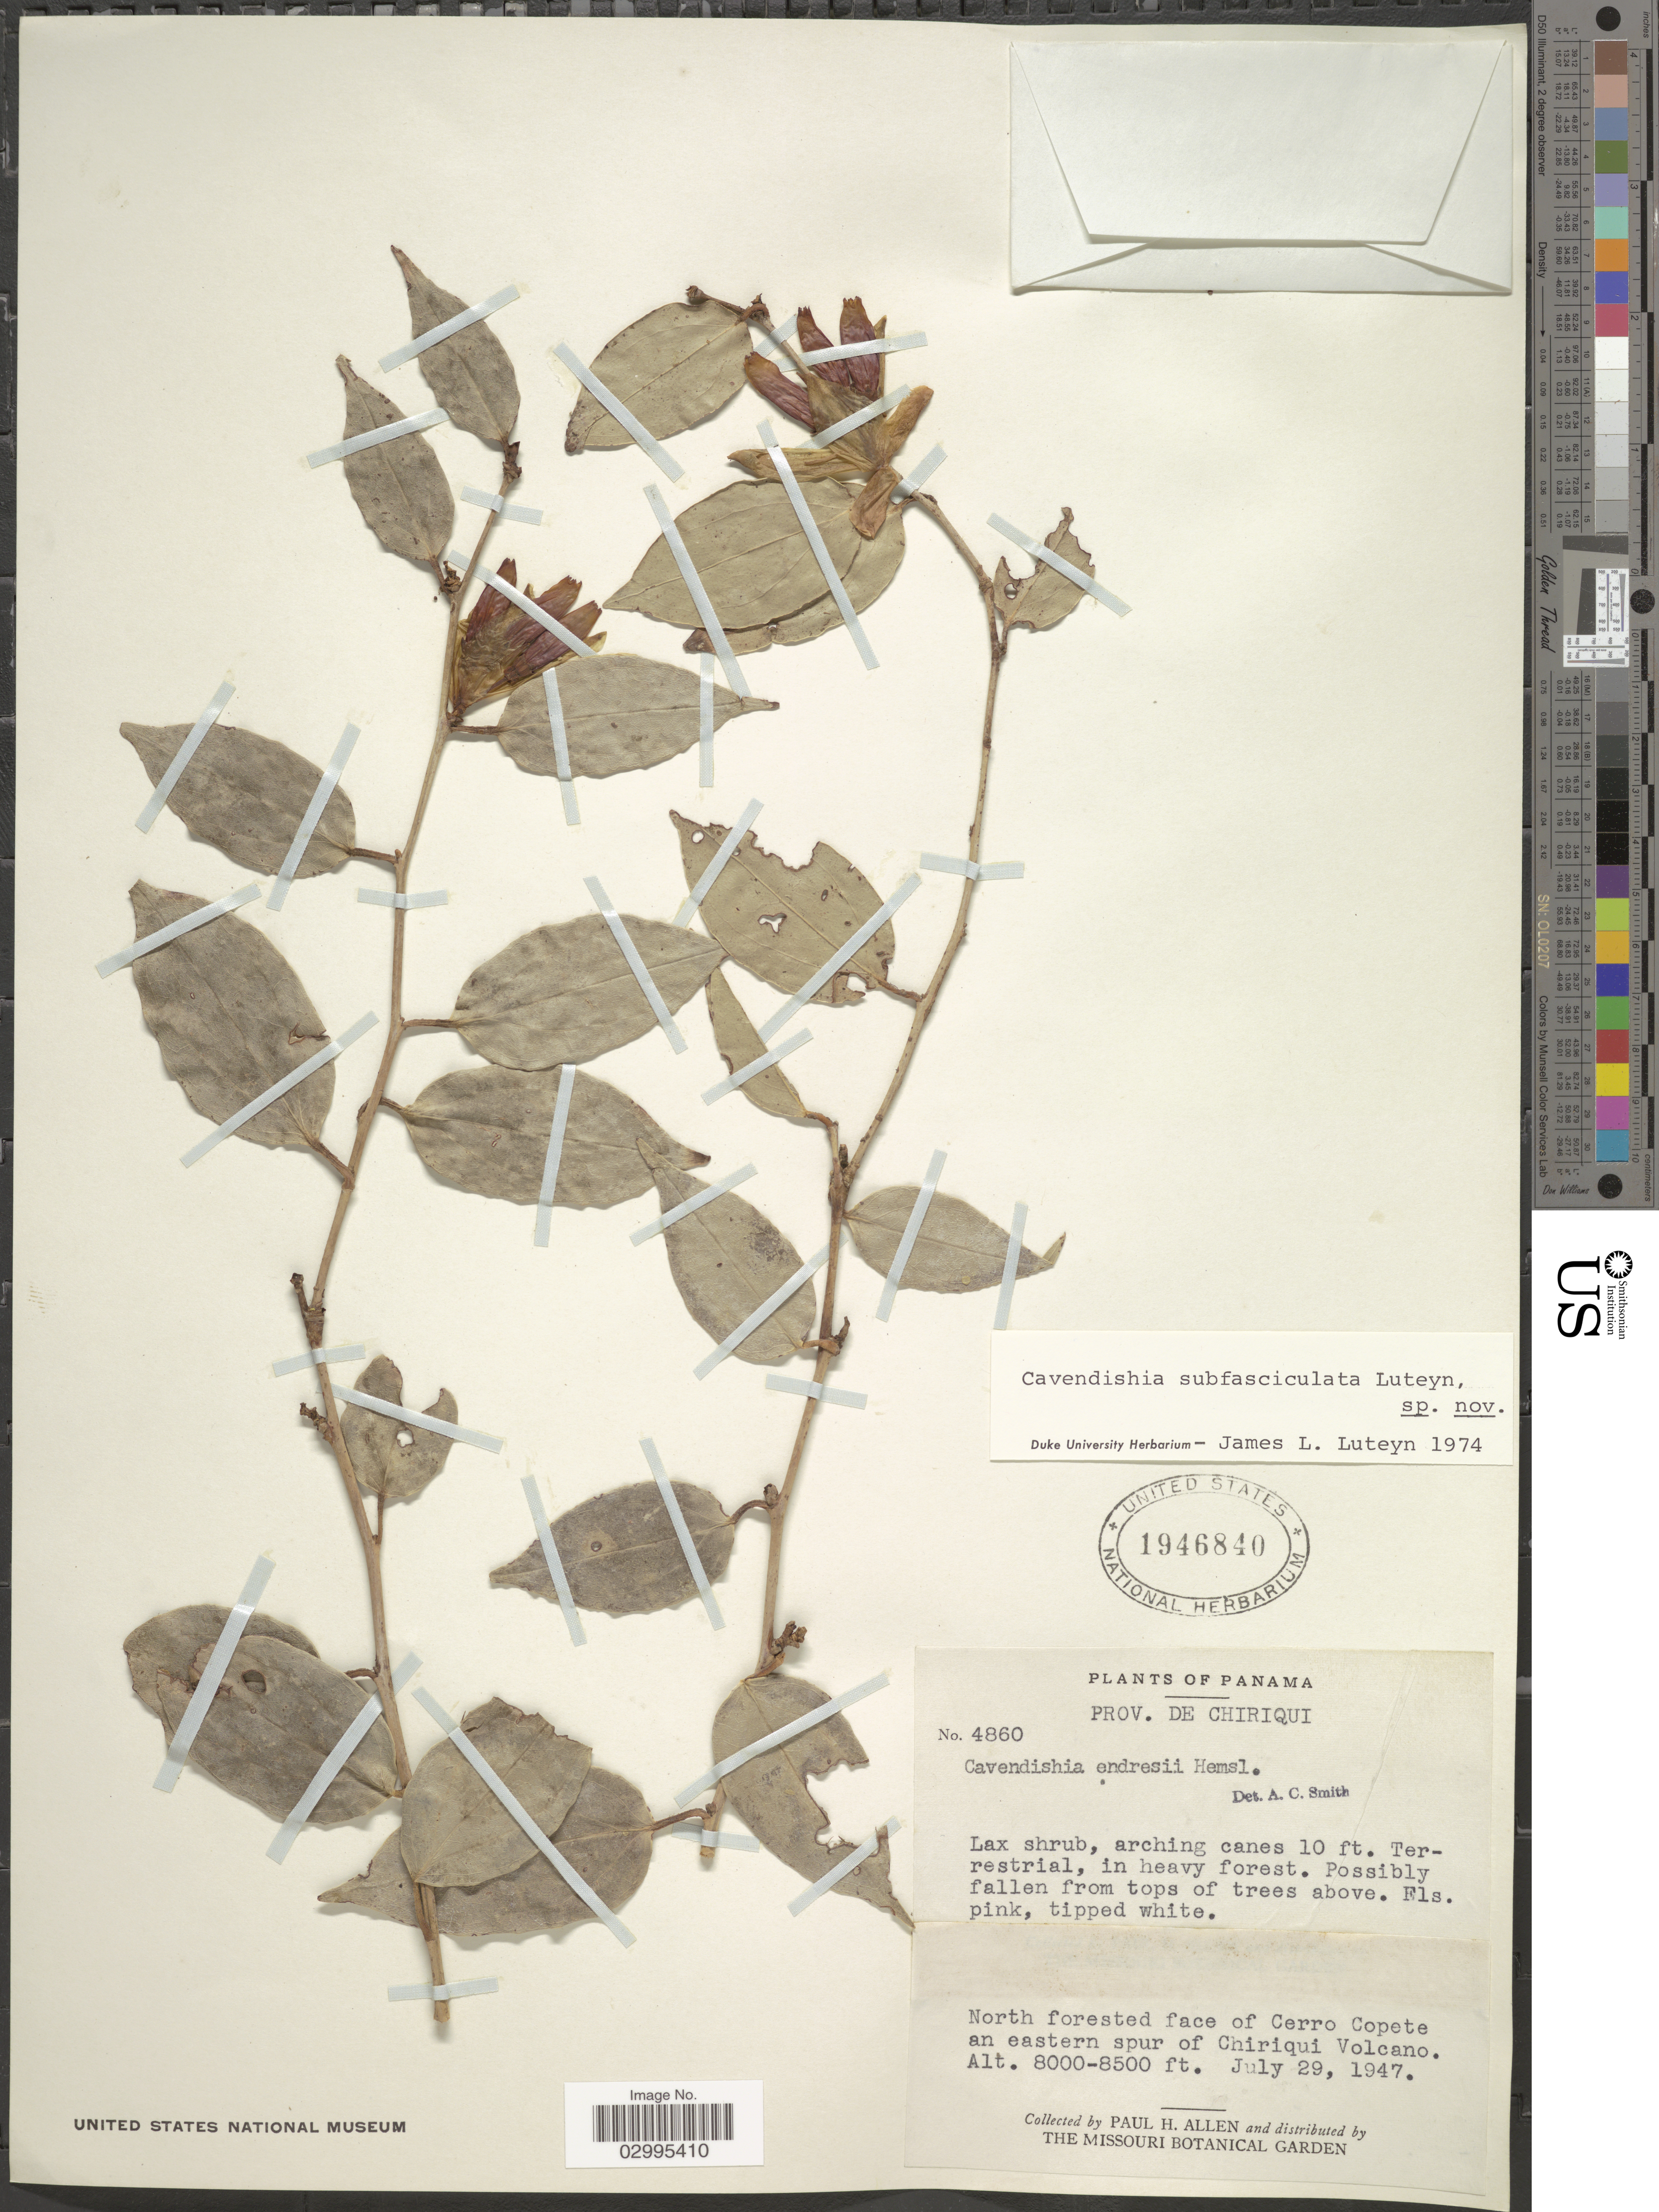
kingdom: Plantae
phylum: Tracheophyta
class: Magnoliopsida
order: Ericales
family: Ericaceae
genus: Cavendishia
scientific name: Cavendishia subfasciculata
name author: Luteyn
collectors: P. H. Allen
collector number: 4860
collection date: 1947-07-29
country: Panama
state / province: Chiriqui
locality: North forested face of Cerro Copete an eastern spur of Chiriqui Volcano.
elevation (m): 2438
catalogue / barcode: US 1946840